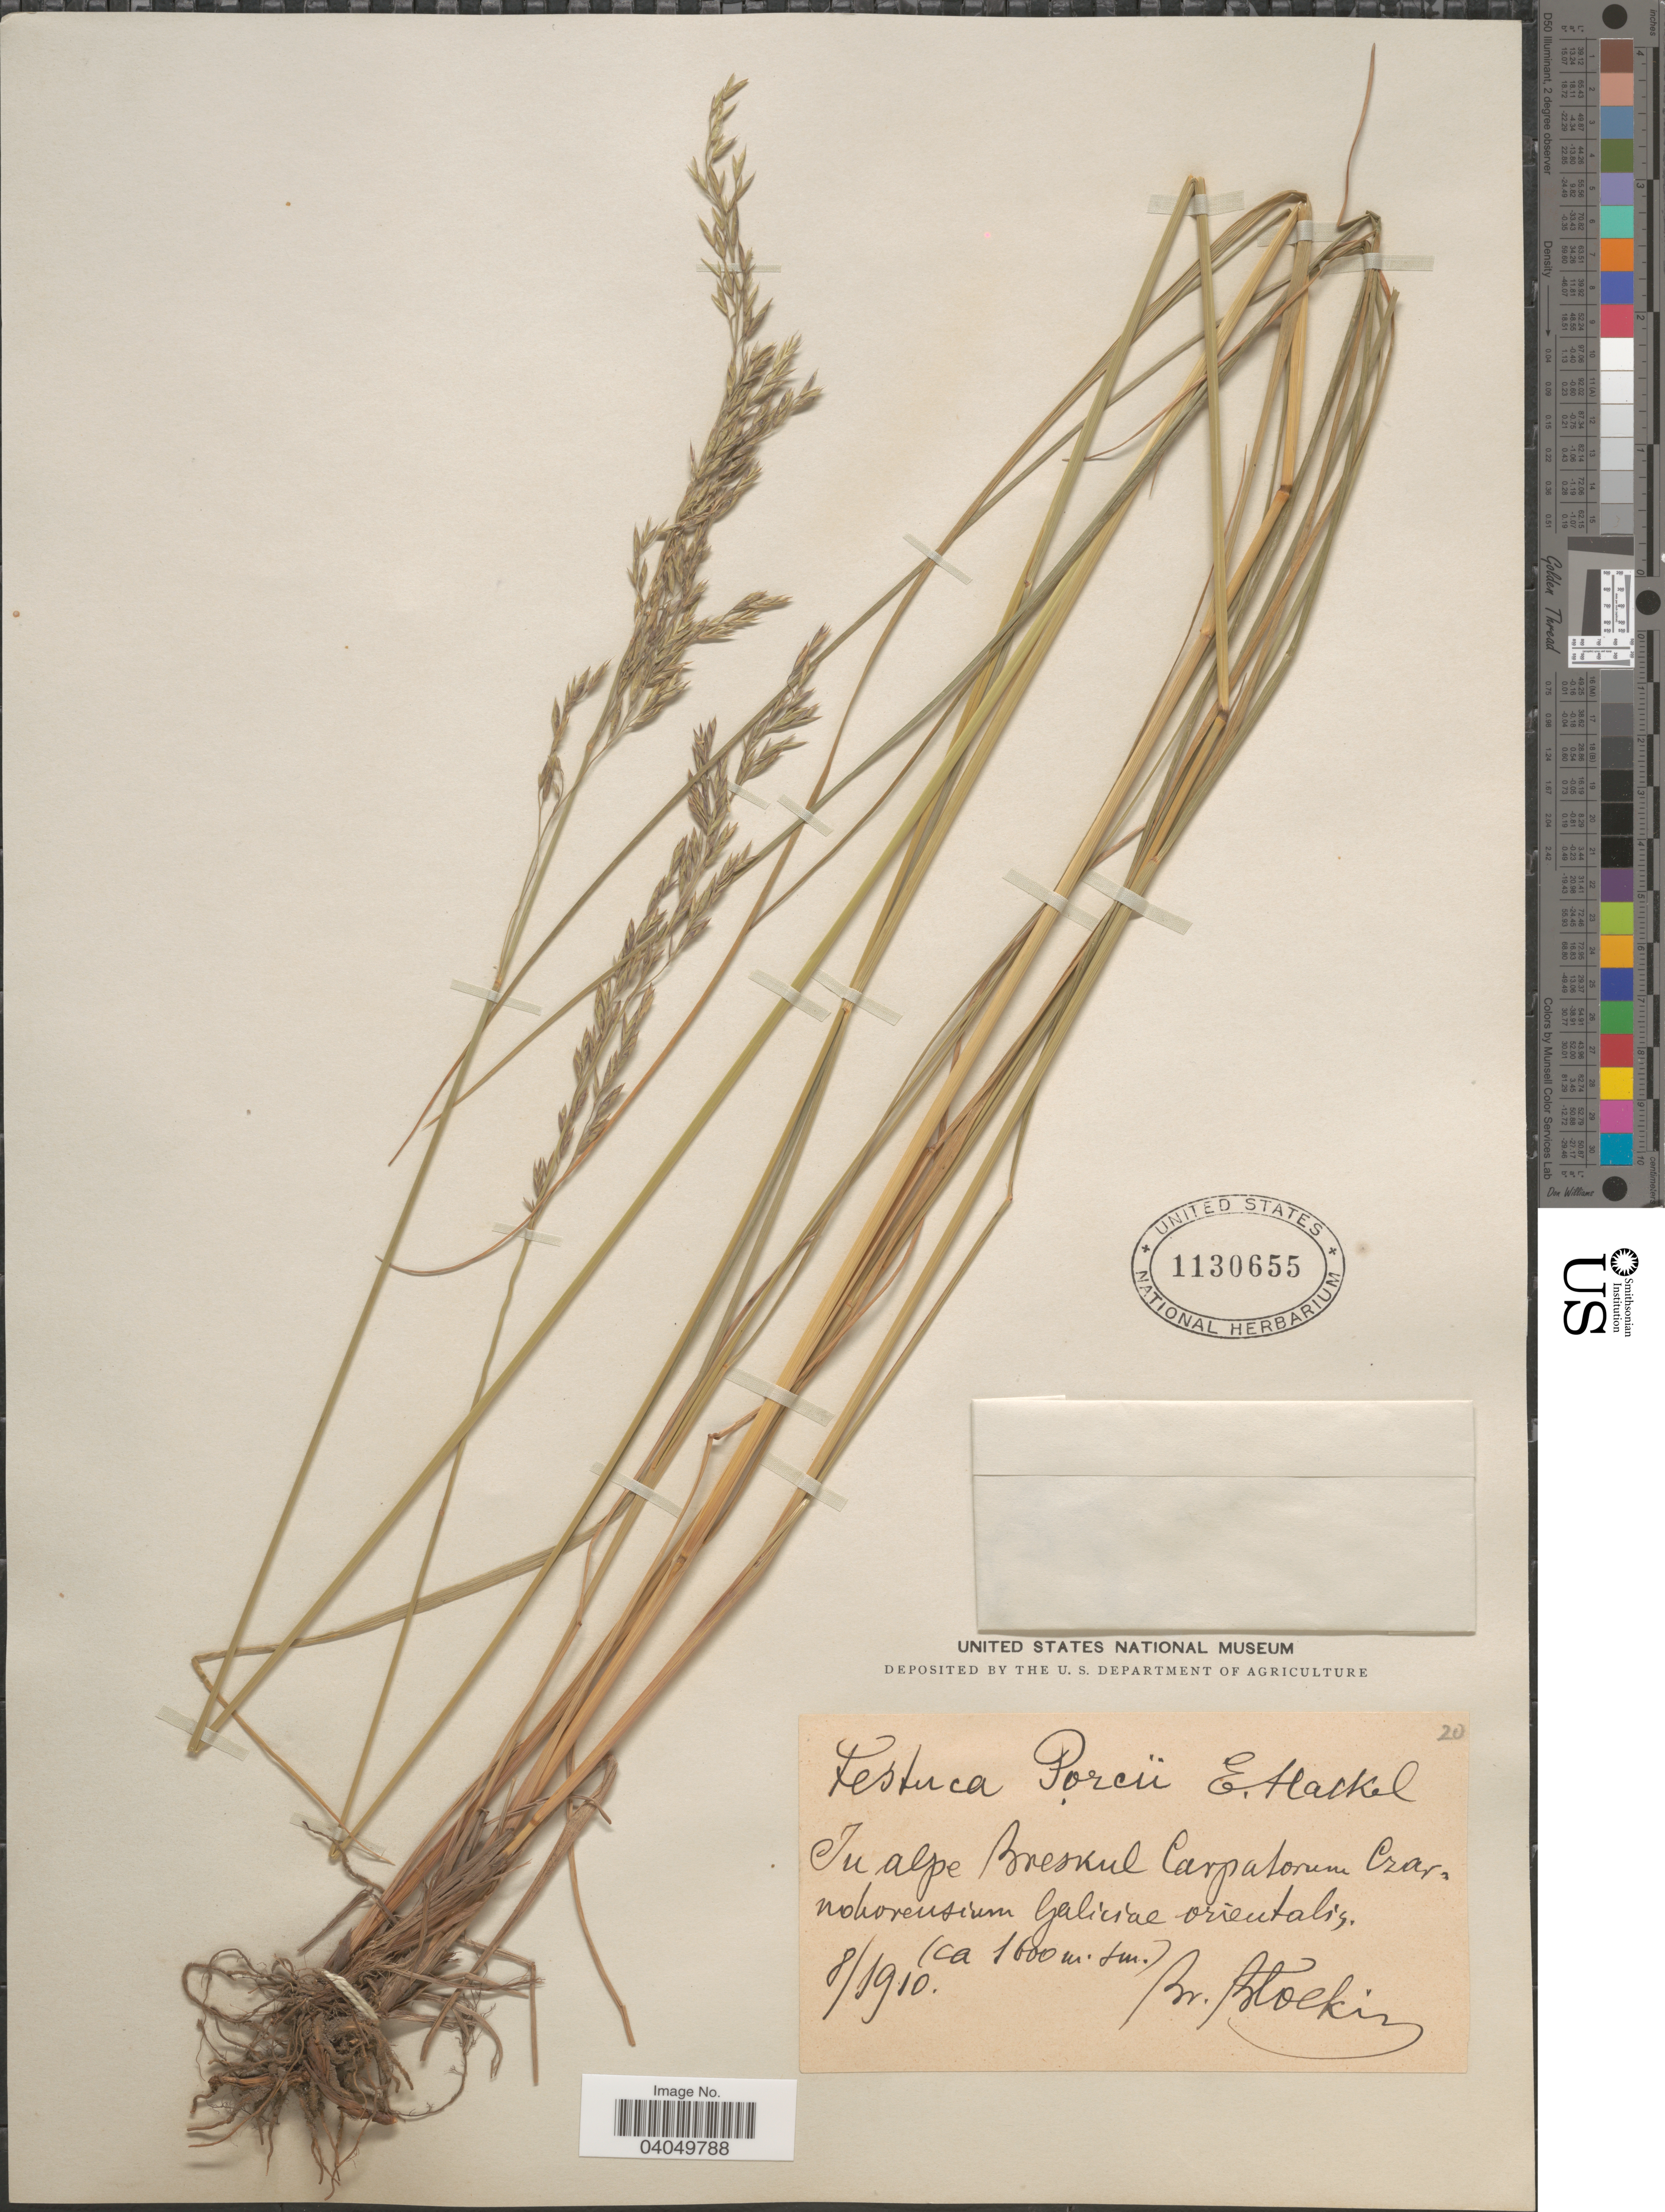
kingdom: Plantae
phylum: Tracheophyta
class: Liliopsida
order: Poales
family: Poaceae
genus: Festuca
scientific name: Festuca porcii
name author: Hack.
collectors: B. Blockin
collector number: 20?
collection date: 1910-08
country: France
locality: In alpe Breskul Carpatorum Czar. Nohorensium Galiciae orientalis.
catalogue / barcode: US 1130655